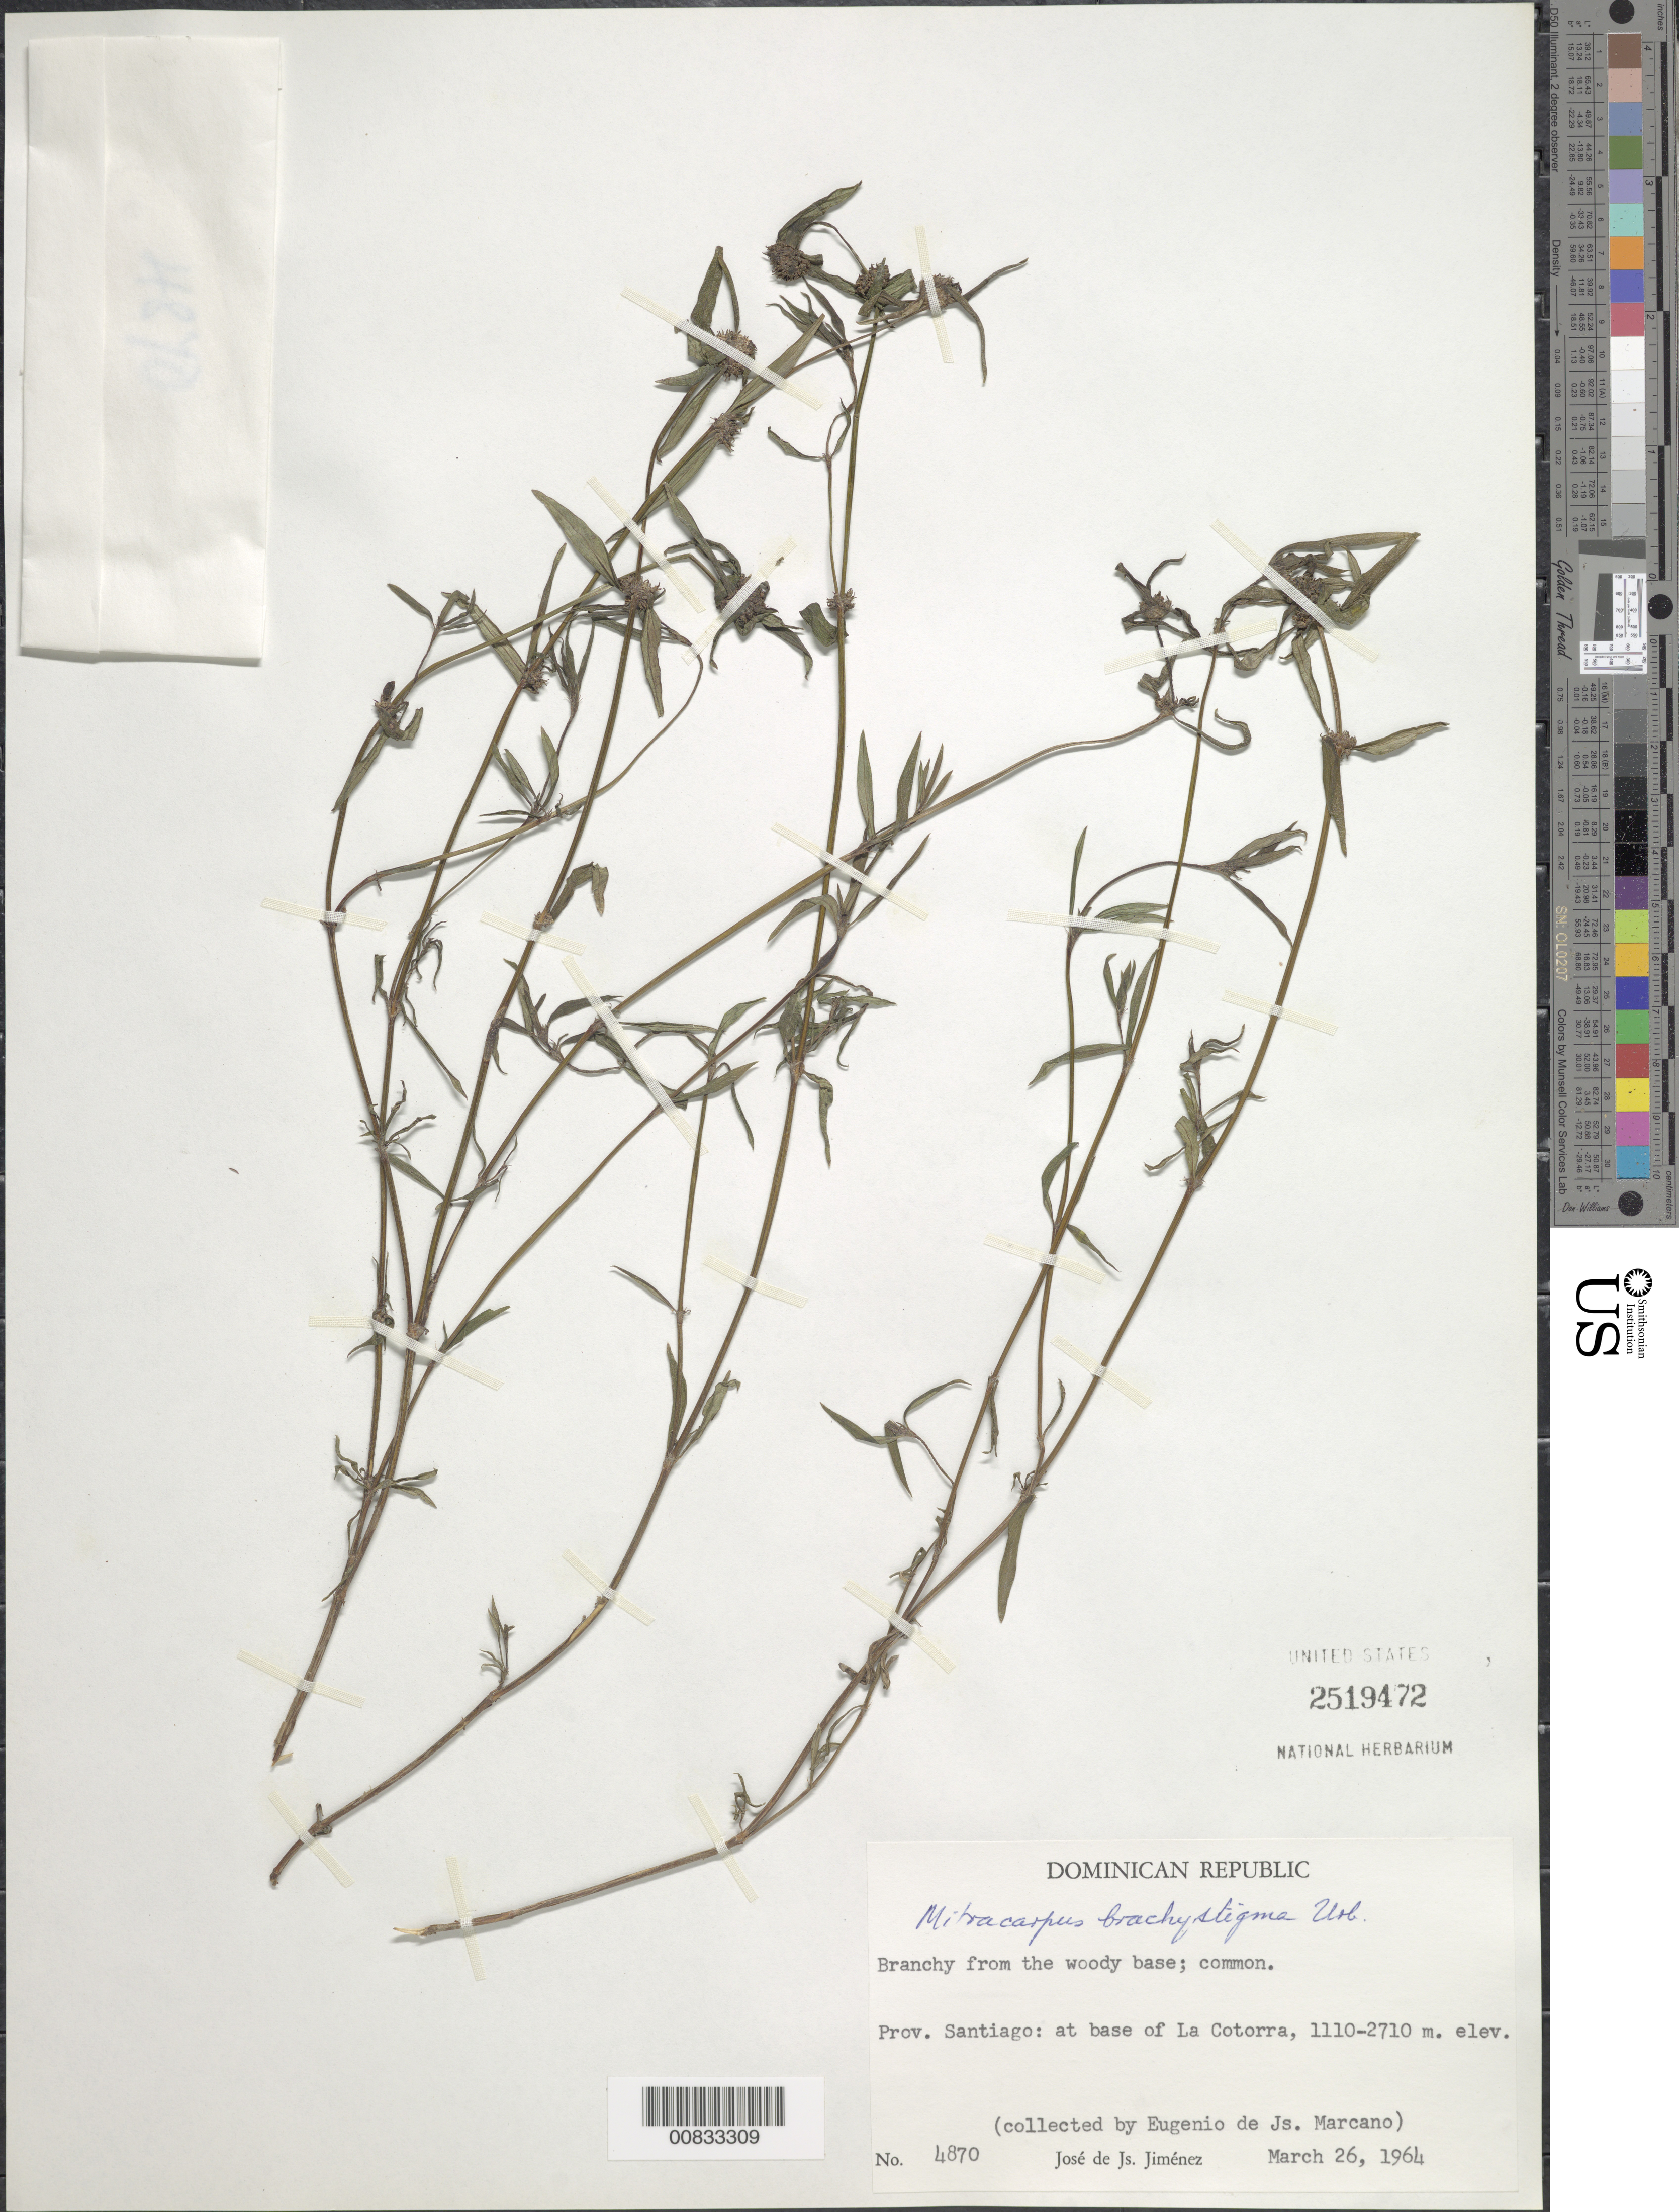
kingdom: Plantae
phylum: Tracheophyta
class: Magnoliopsida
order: Gentianales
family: Rubiaceae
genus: Mitracarpus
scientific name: Mitracarpus brachystigma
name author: Urb.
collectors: E. J. Marcano F.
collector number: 4870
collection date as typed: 26 Mar 1964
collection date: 1964-03-26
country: Dominican Republic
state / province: Santiago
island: Hispaniola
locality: At base of La Cotorra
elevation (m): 1110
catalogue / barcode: US 2519472